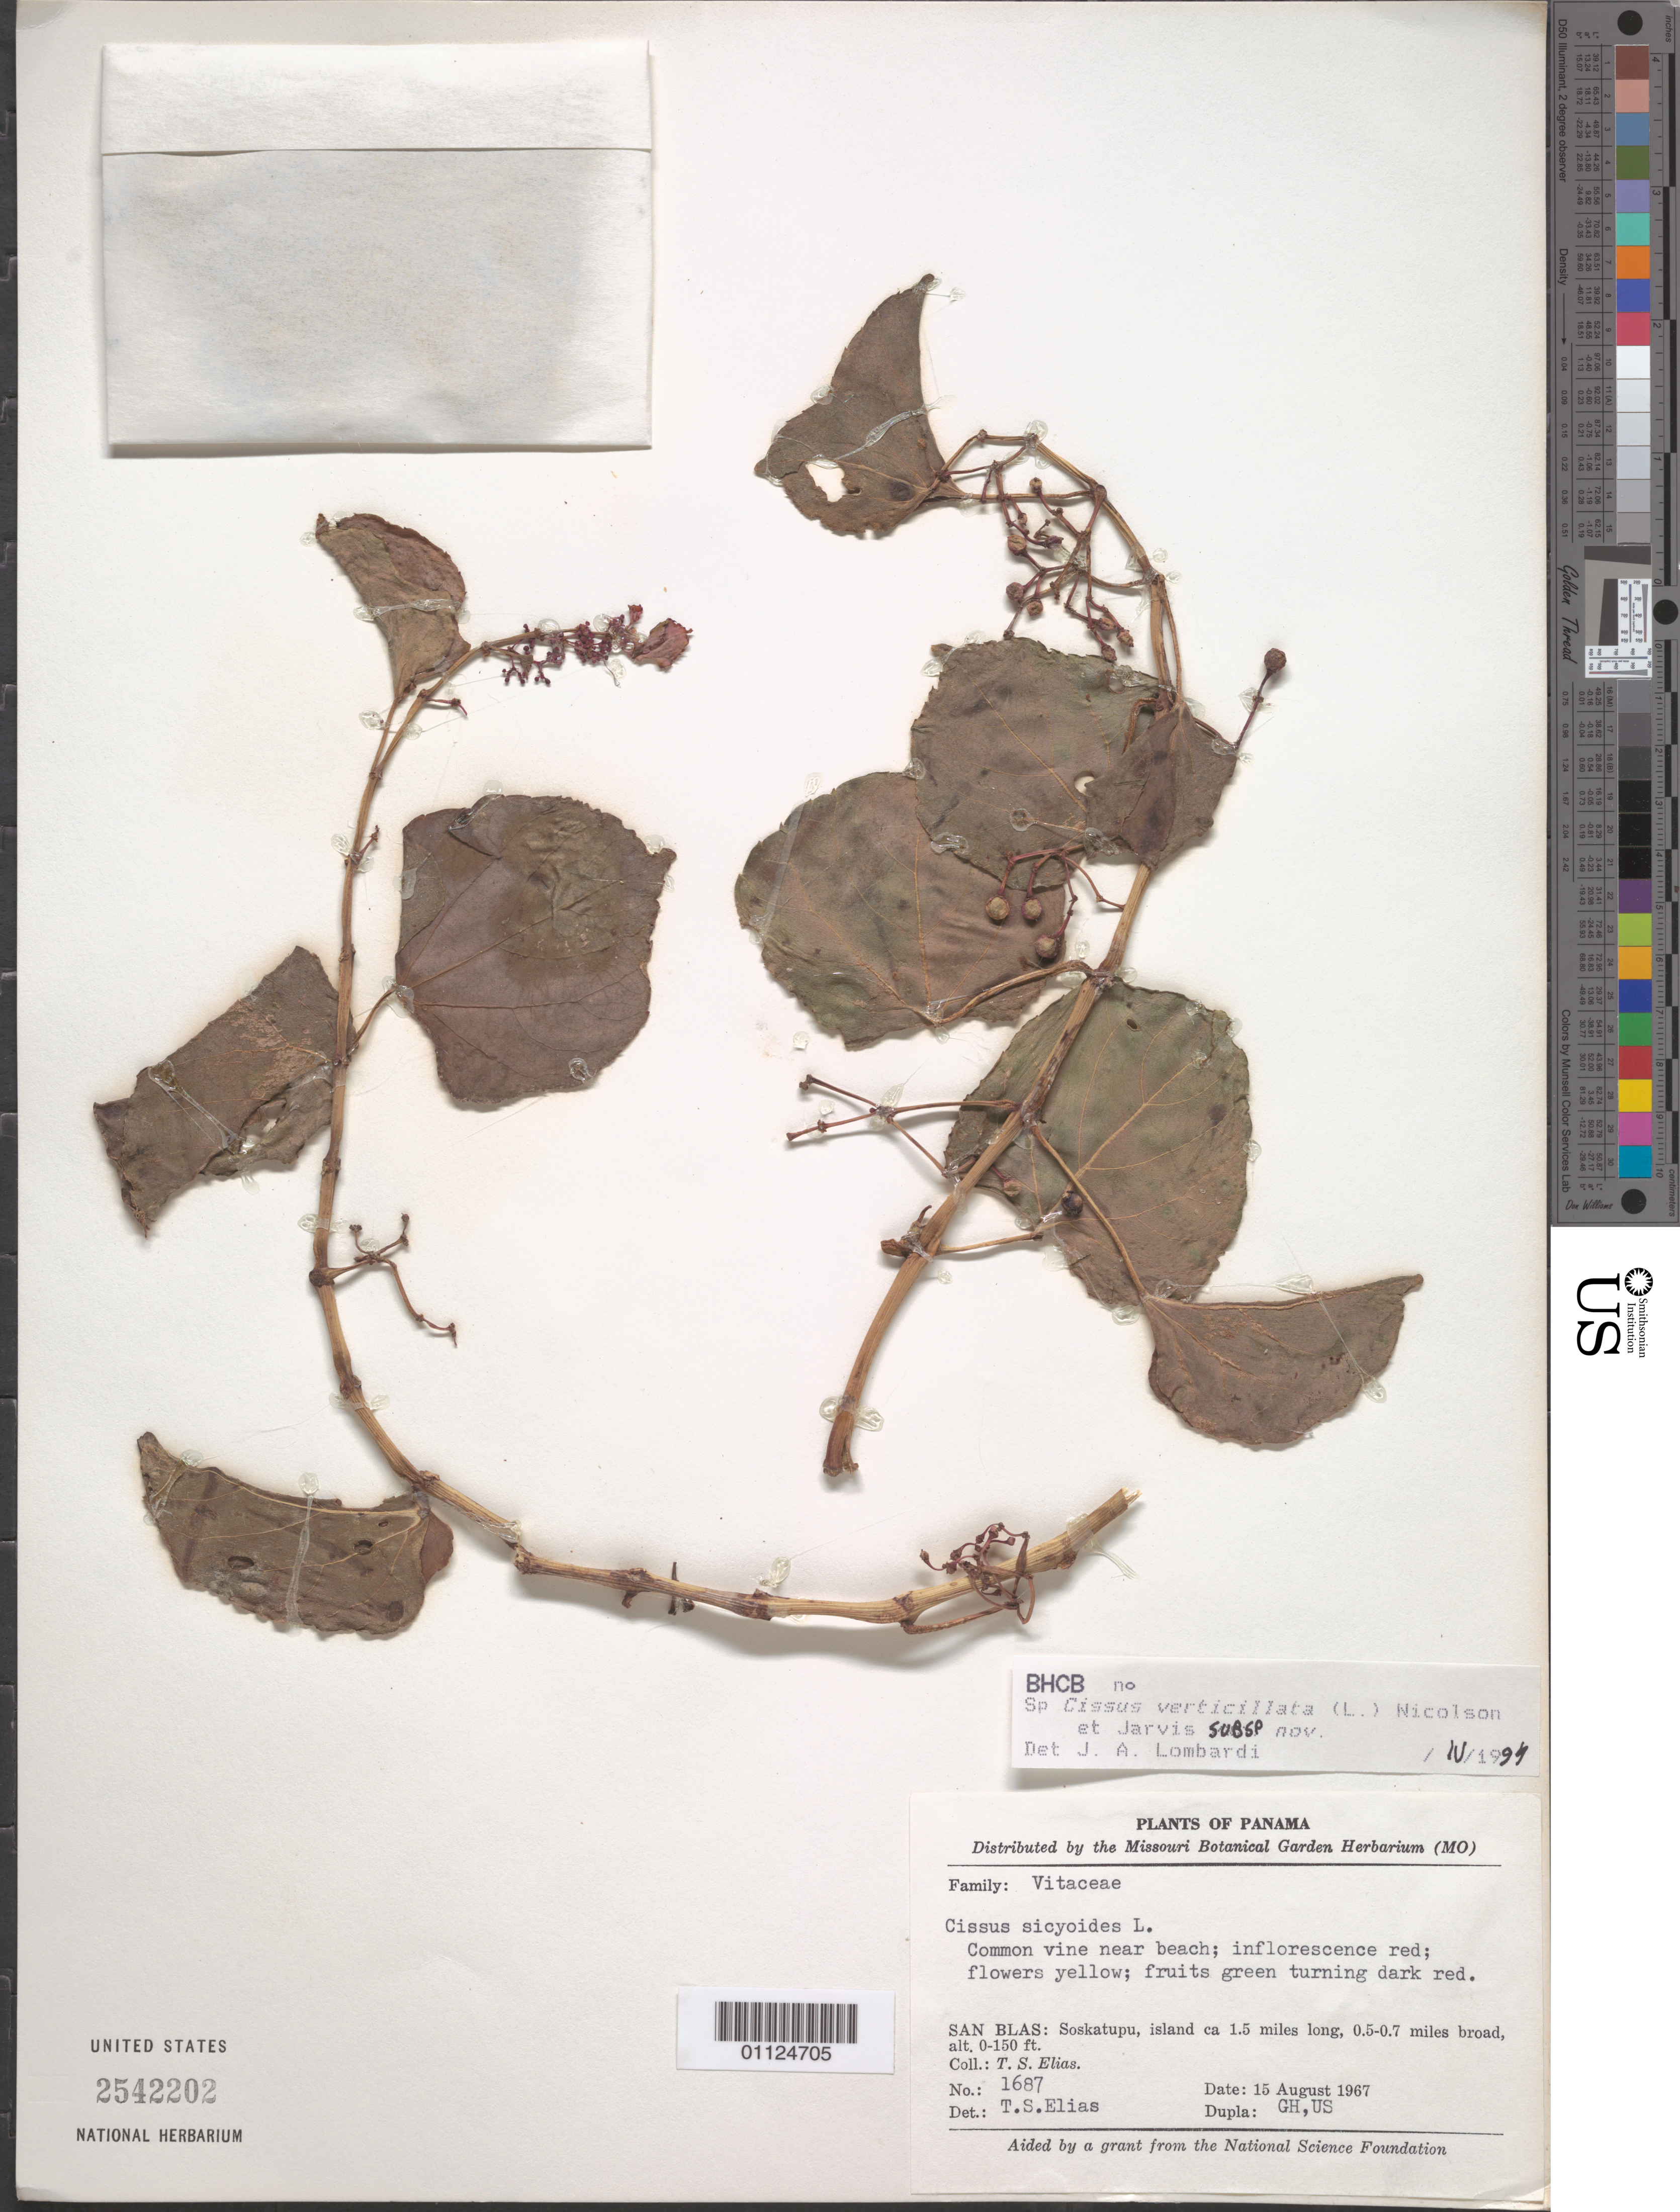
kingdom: Plantae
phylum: Tracheophyta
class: Magnoliopsida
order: Vitales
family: Vitaceae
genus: Cissus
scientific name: Cissus verticillata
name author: (L.) Nicolson & C.E. Jarvis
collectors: T. S. Elias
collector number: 1687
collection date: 1967-08-15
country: Panama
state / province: Kuna Yala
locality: Soskatupu, island ca 1.5 mi long, 0.5-0.7 mi broad.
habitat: Common vine near beach.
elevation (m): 0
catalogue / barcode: US 2542202